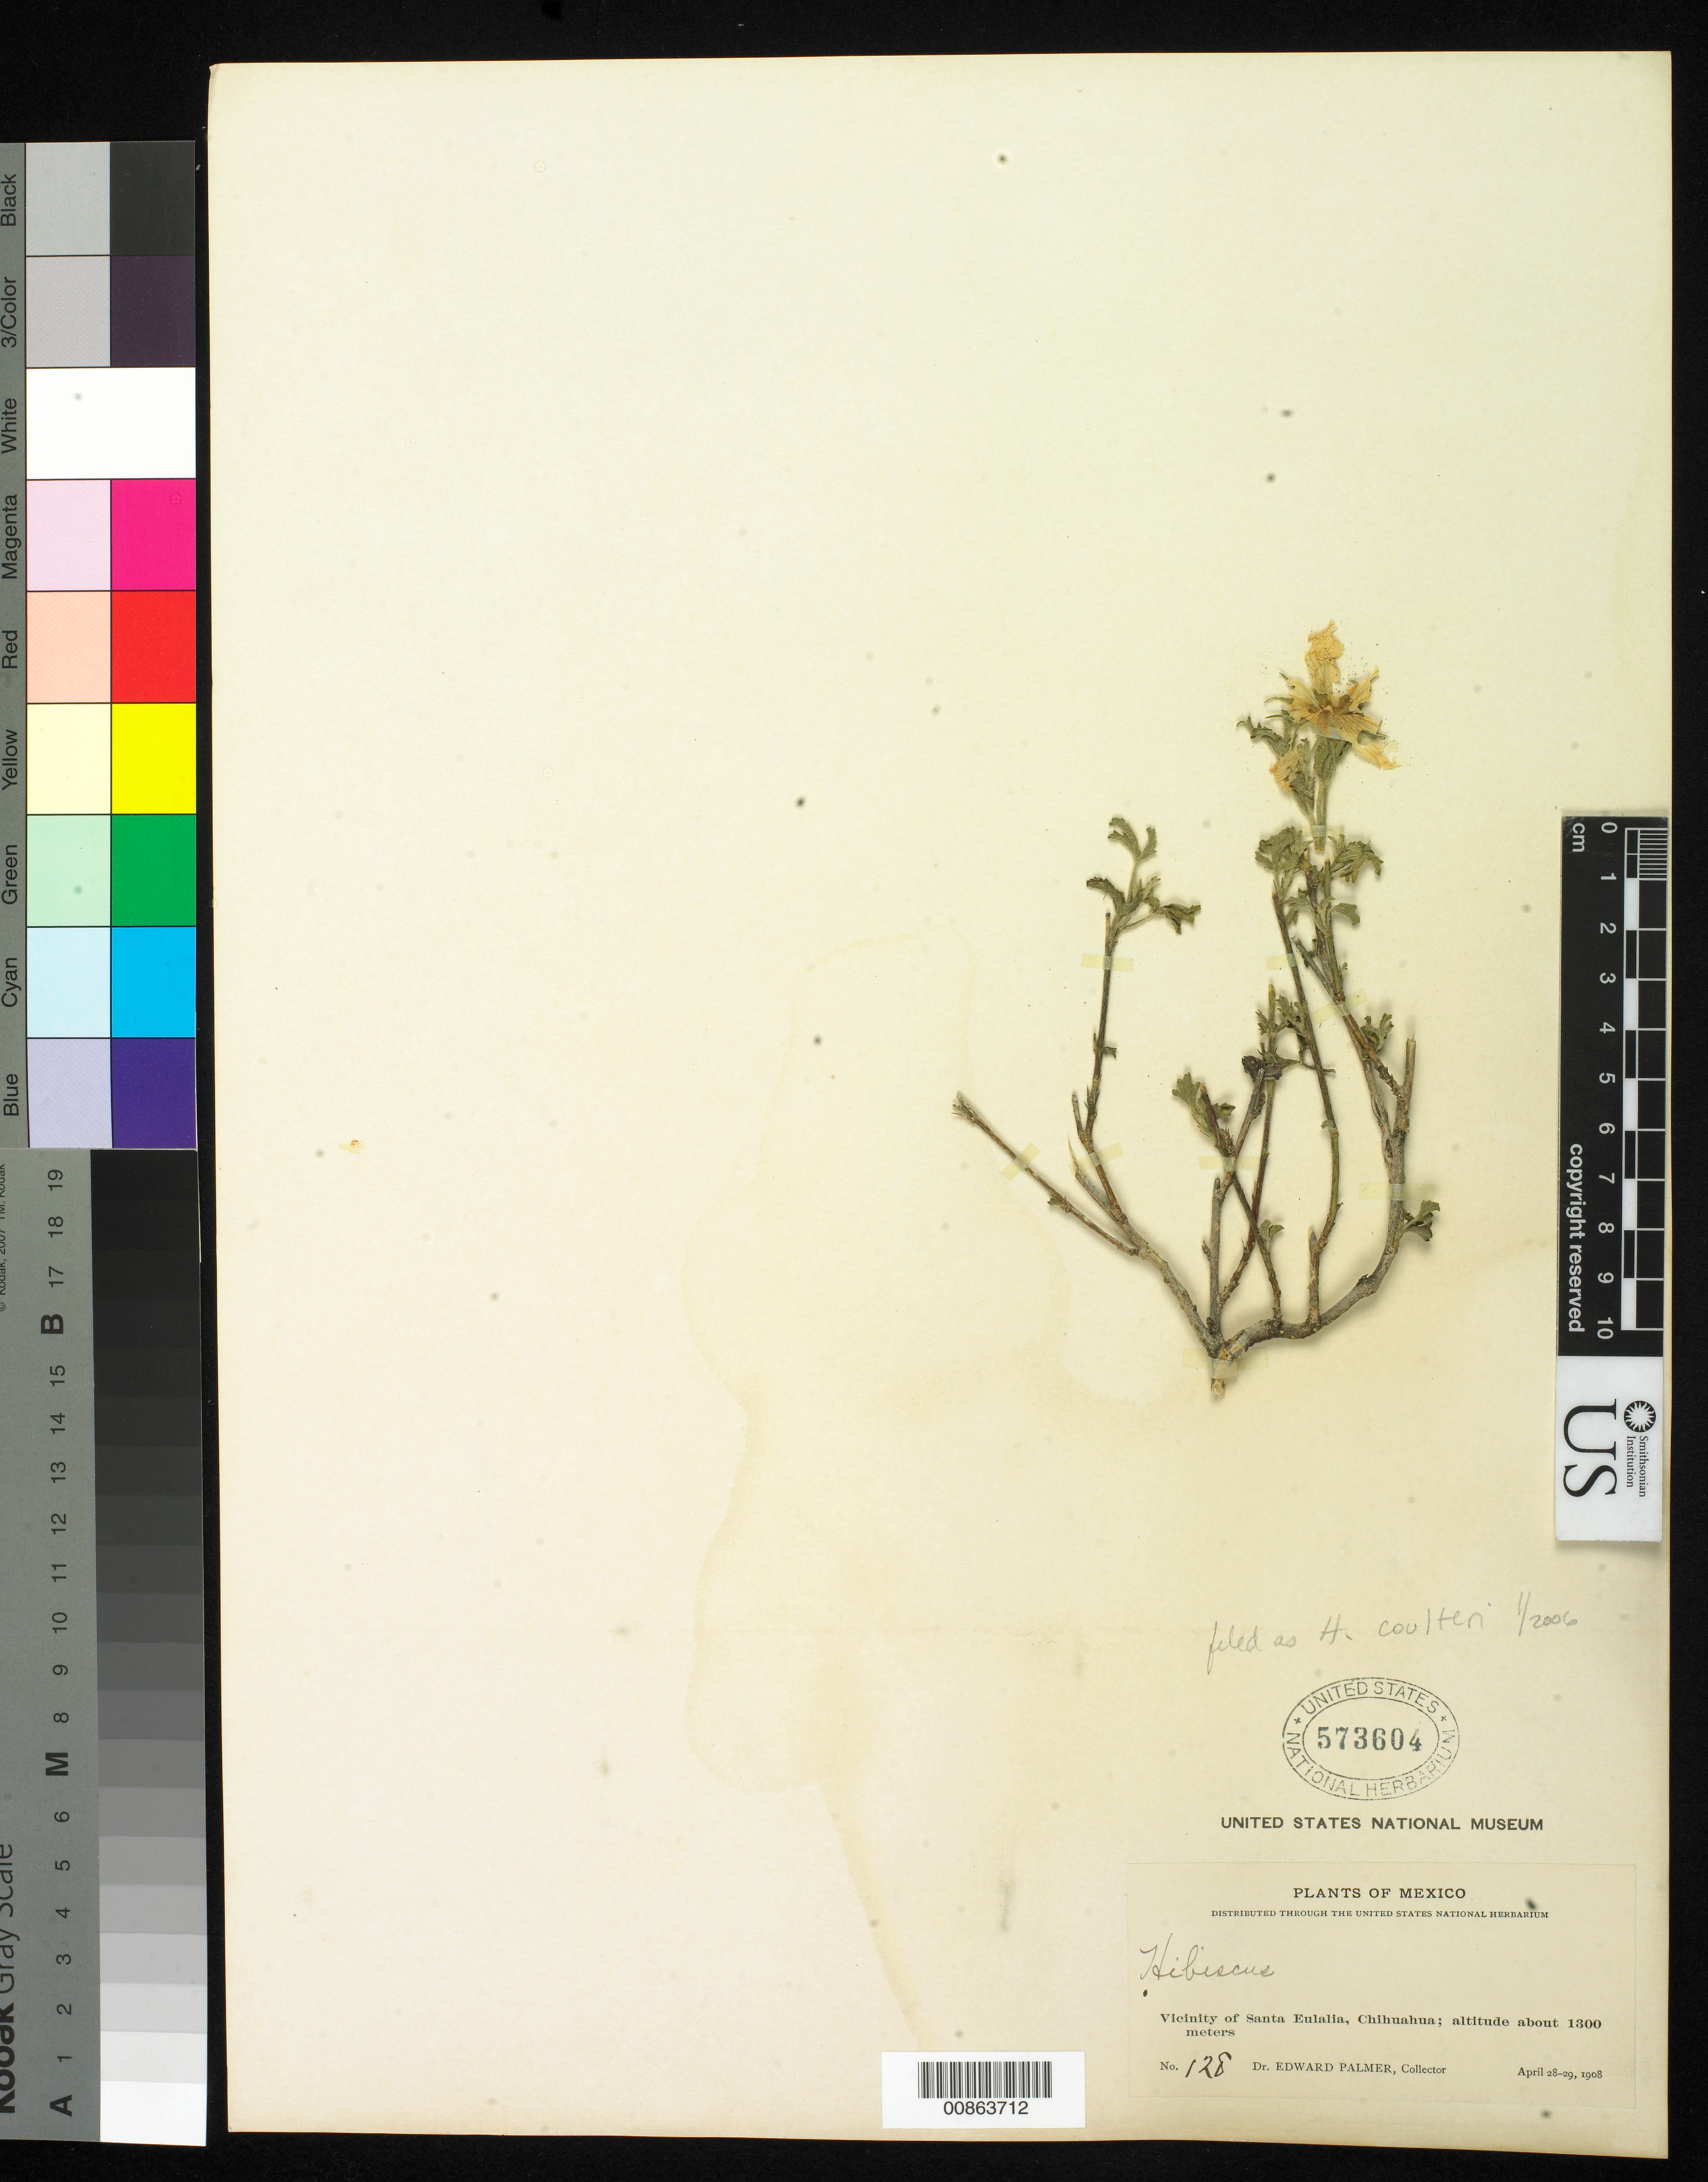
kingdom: Plantae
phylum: Tracheophyta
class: Magnoliopsida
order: Malvales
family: Malvaceae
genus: Hibiscus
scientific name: Hibiscus coulteri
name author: Harv. ex A. Gray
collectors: E. Palmer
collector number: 128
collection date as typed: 28 Apr 1908 to 29 Apr 1908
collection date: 1908-04-28/1908-04-29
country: Mexico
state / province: Chihuahua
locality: Vicinity of Santa Eulalia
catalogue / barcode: US 573604